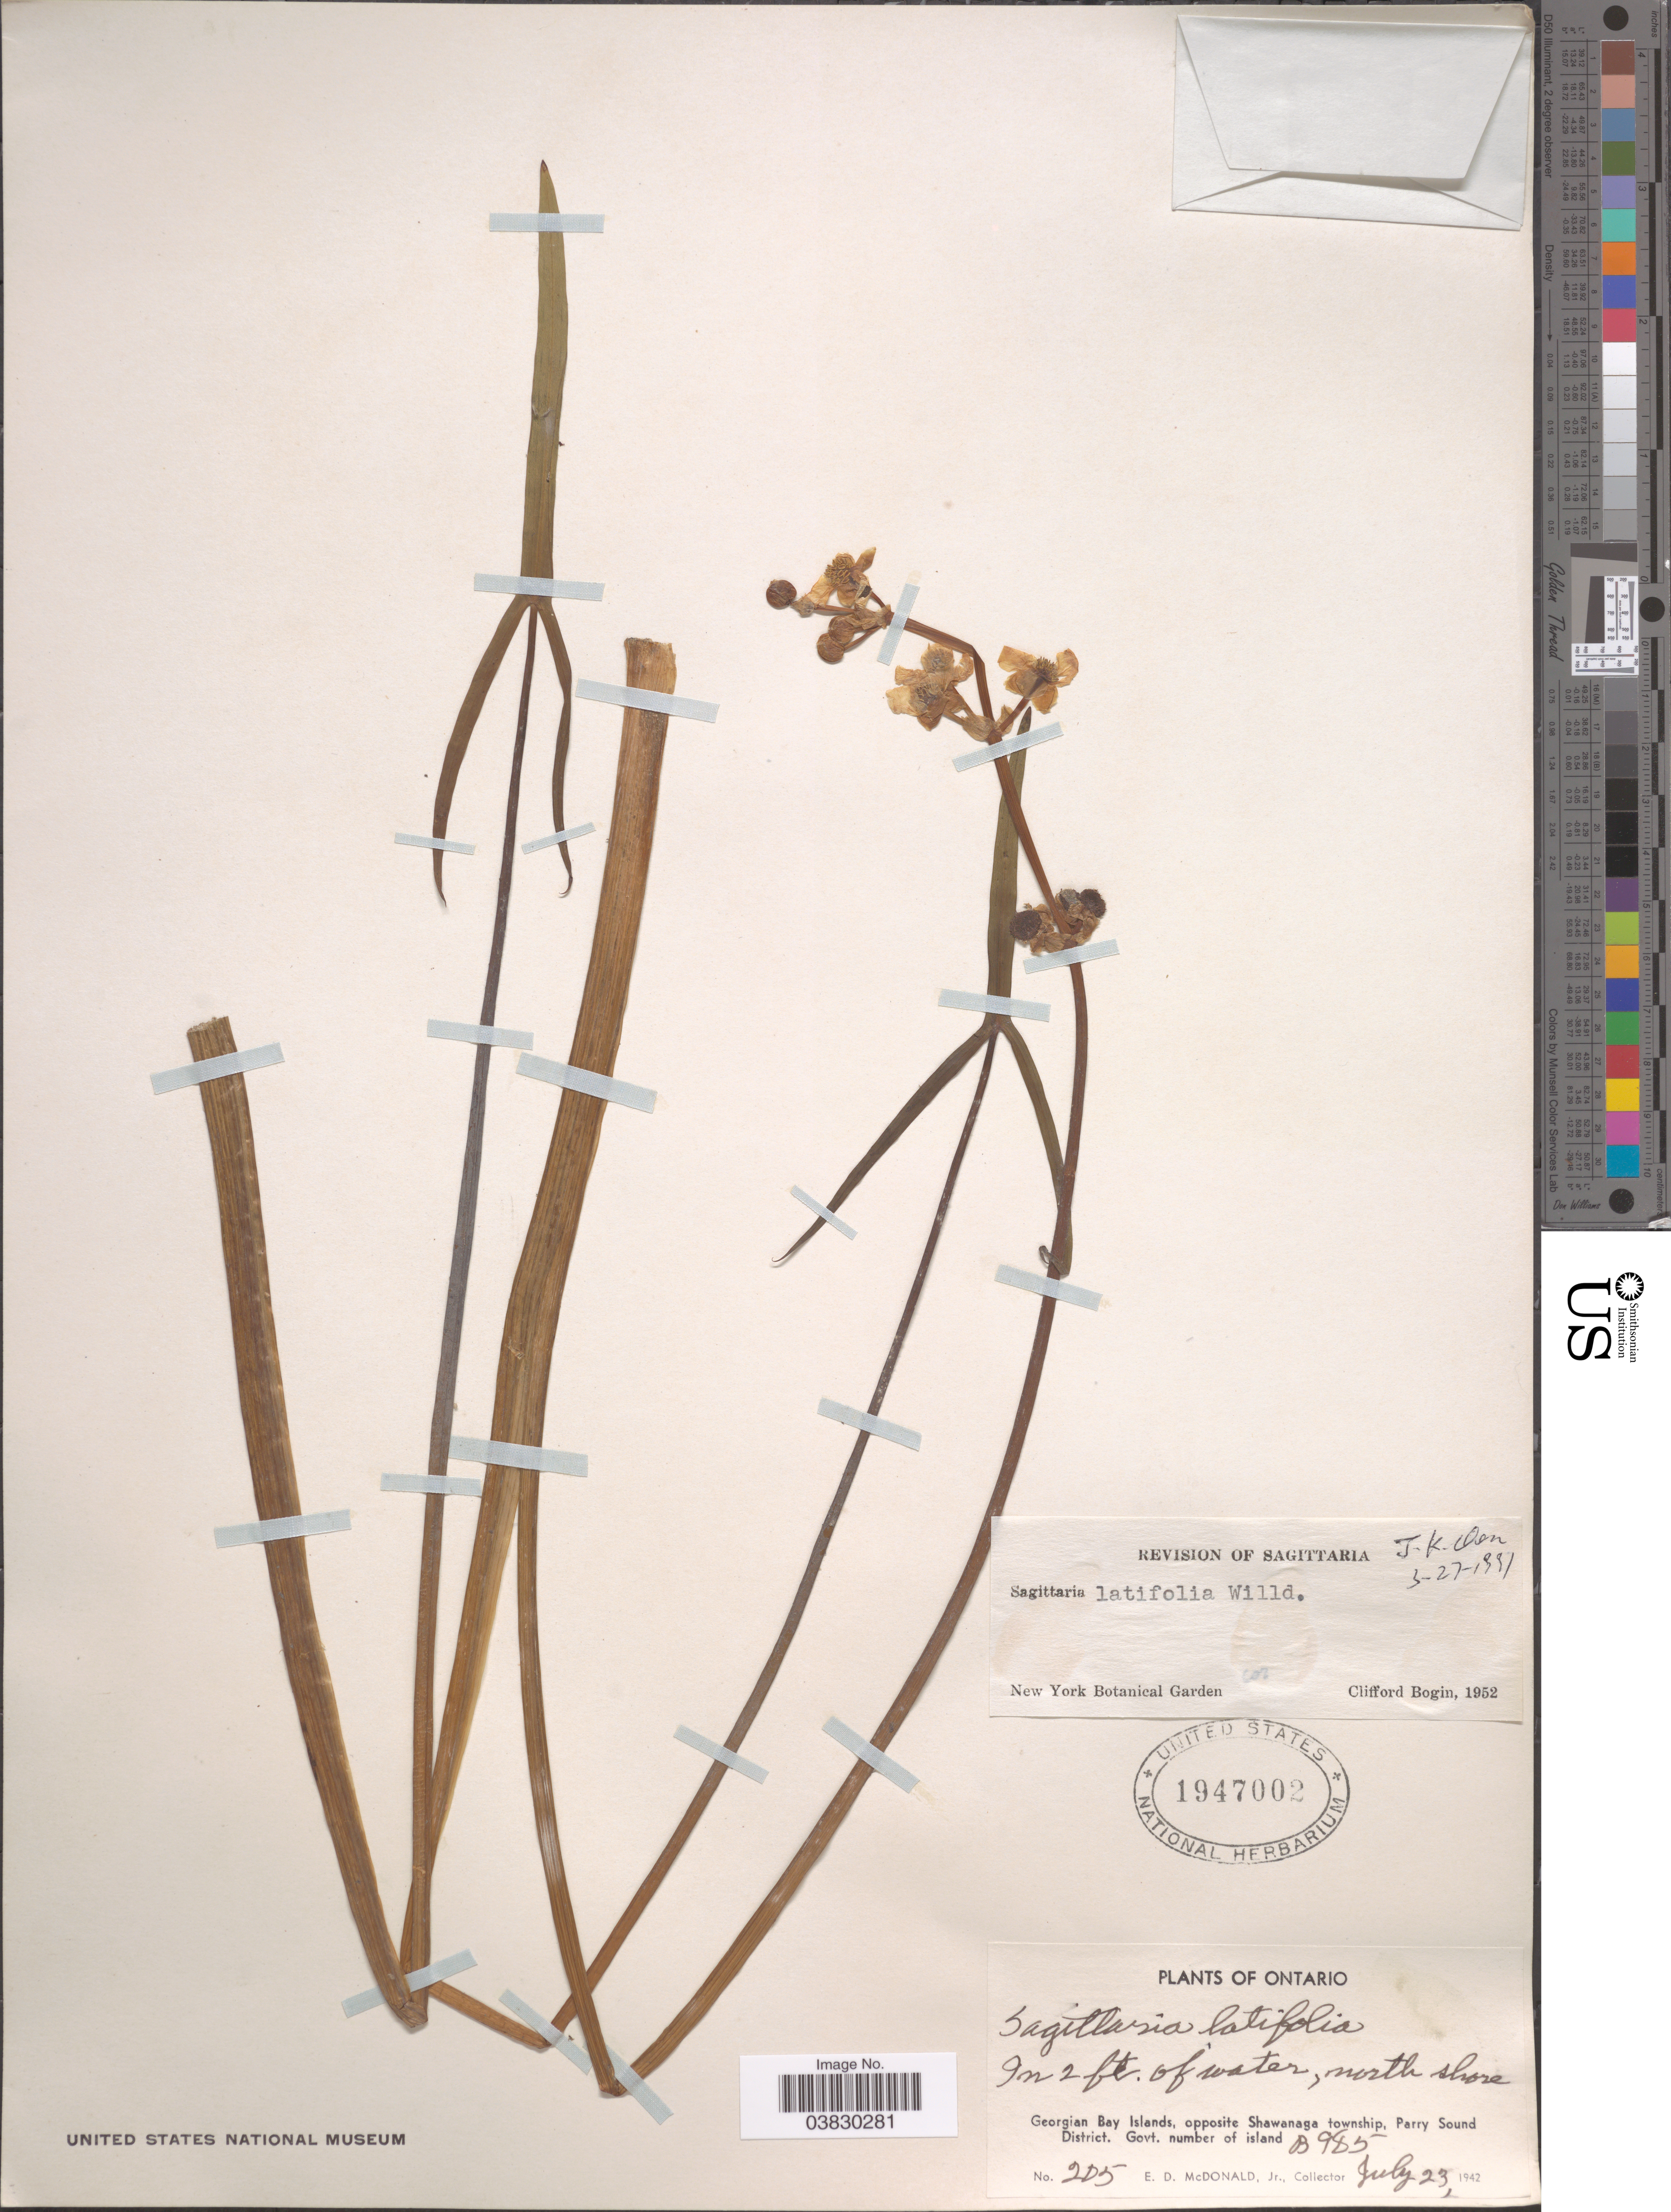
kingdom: Plantae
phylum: Tracheophyta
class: Liliopsida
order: Alismatales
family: Alismataceae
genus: Sagittaria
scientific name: Sagittaria latifolia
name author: Willd.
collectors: E. D. McDonald Jr.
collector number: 205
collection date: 1942-07-23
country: Canada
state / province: Ontario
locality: North shore. Georgian Bay Islands, opposite Shawanaga township, Parry Sound District. Govt. number of island B985.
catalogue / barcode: US 1947002